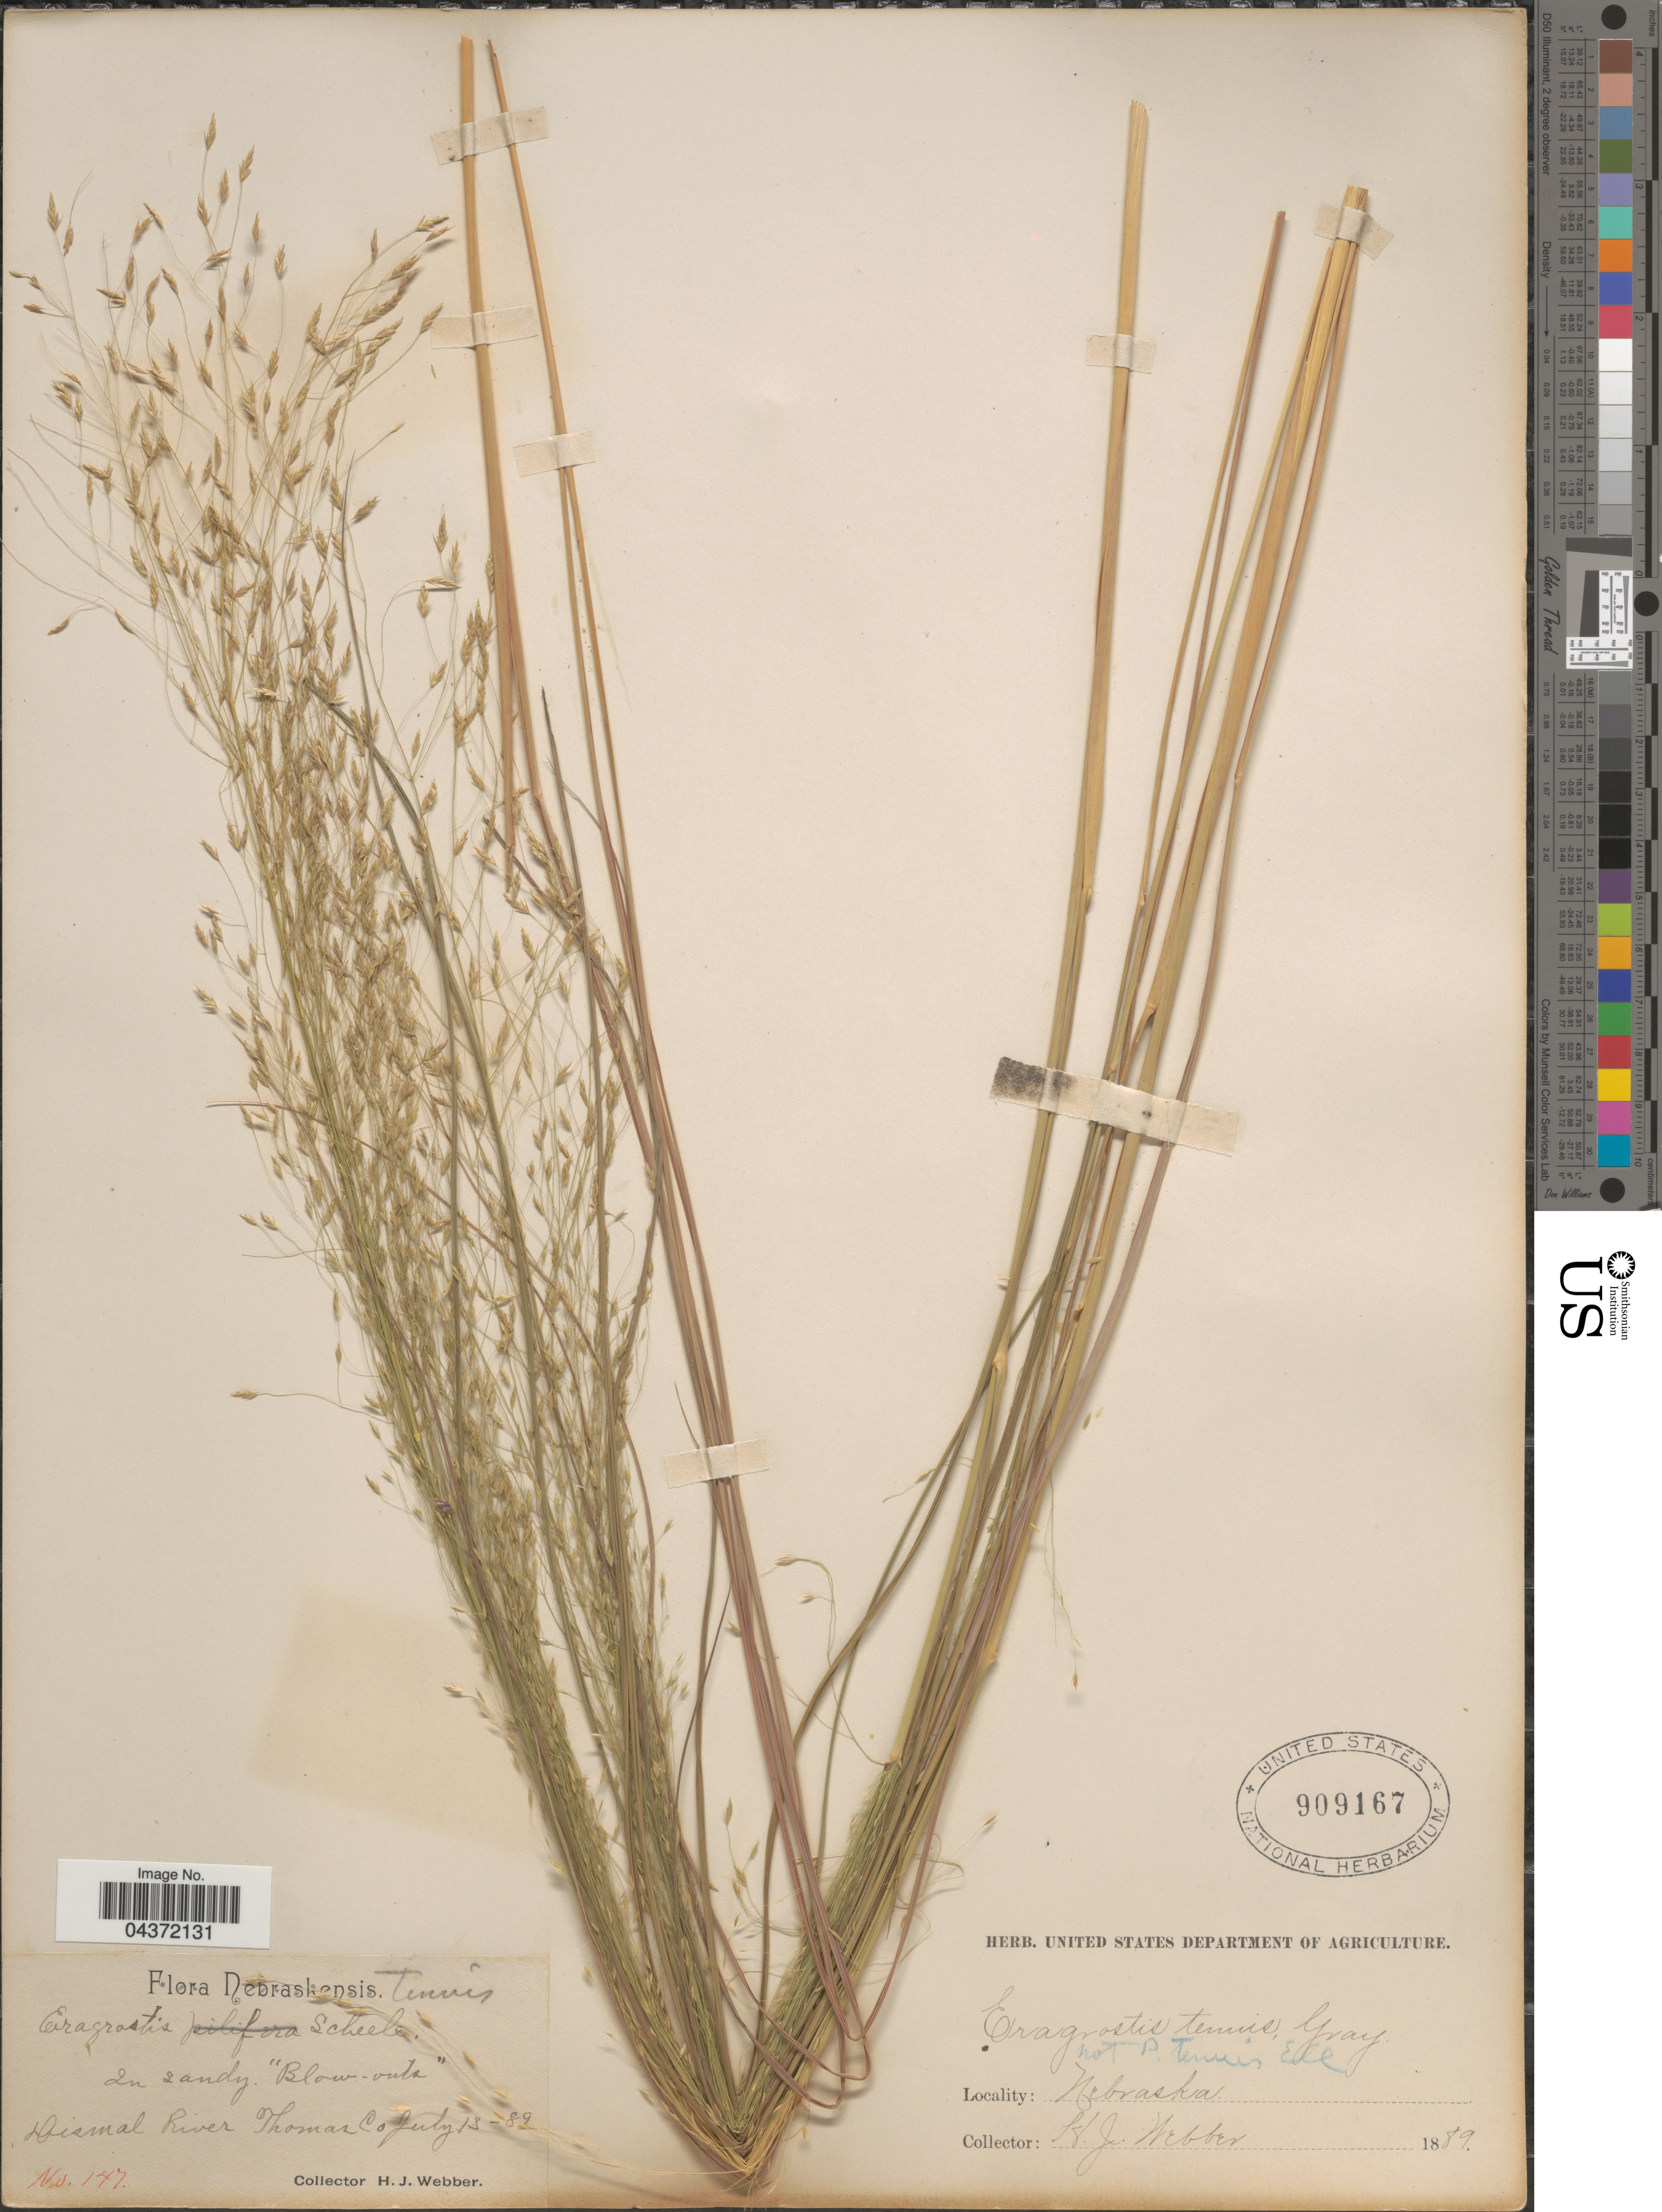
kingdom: Plantae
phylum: Tracheophyta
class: Liliopsida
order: Poales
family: Poaceae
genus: Eragrostis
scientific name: Eragrostis trichodes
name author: (Nutt.) Alph. Wood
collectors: H. Webber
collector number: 147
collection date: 1889-07-13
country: United States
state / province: Nebraska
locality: Dismal River. Thomas Co.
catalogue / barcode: US 909167